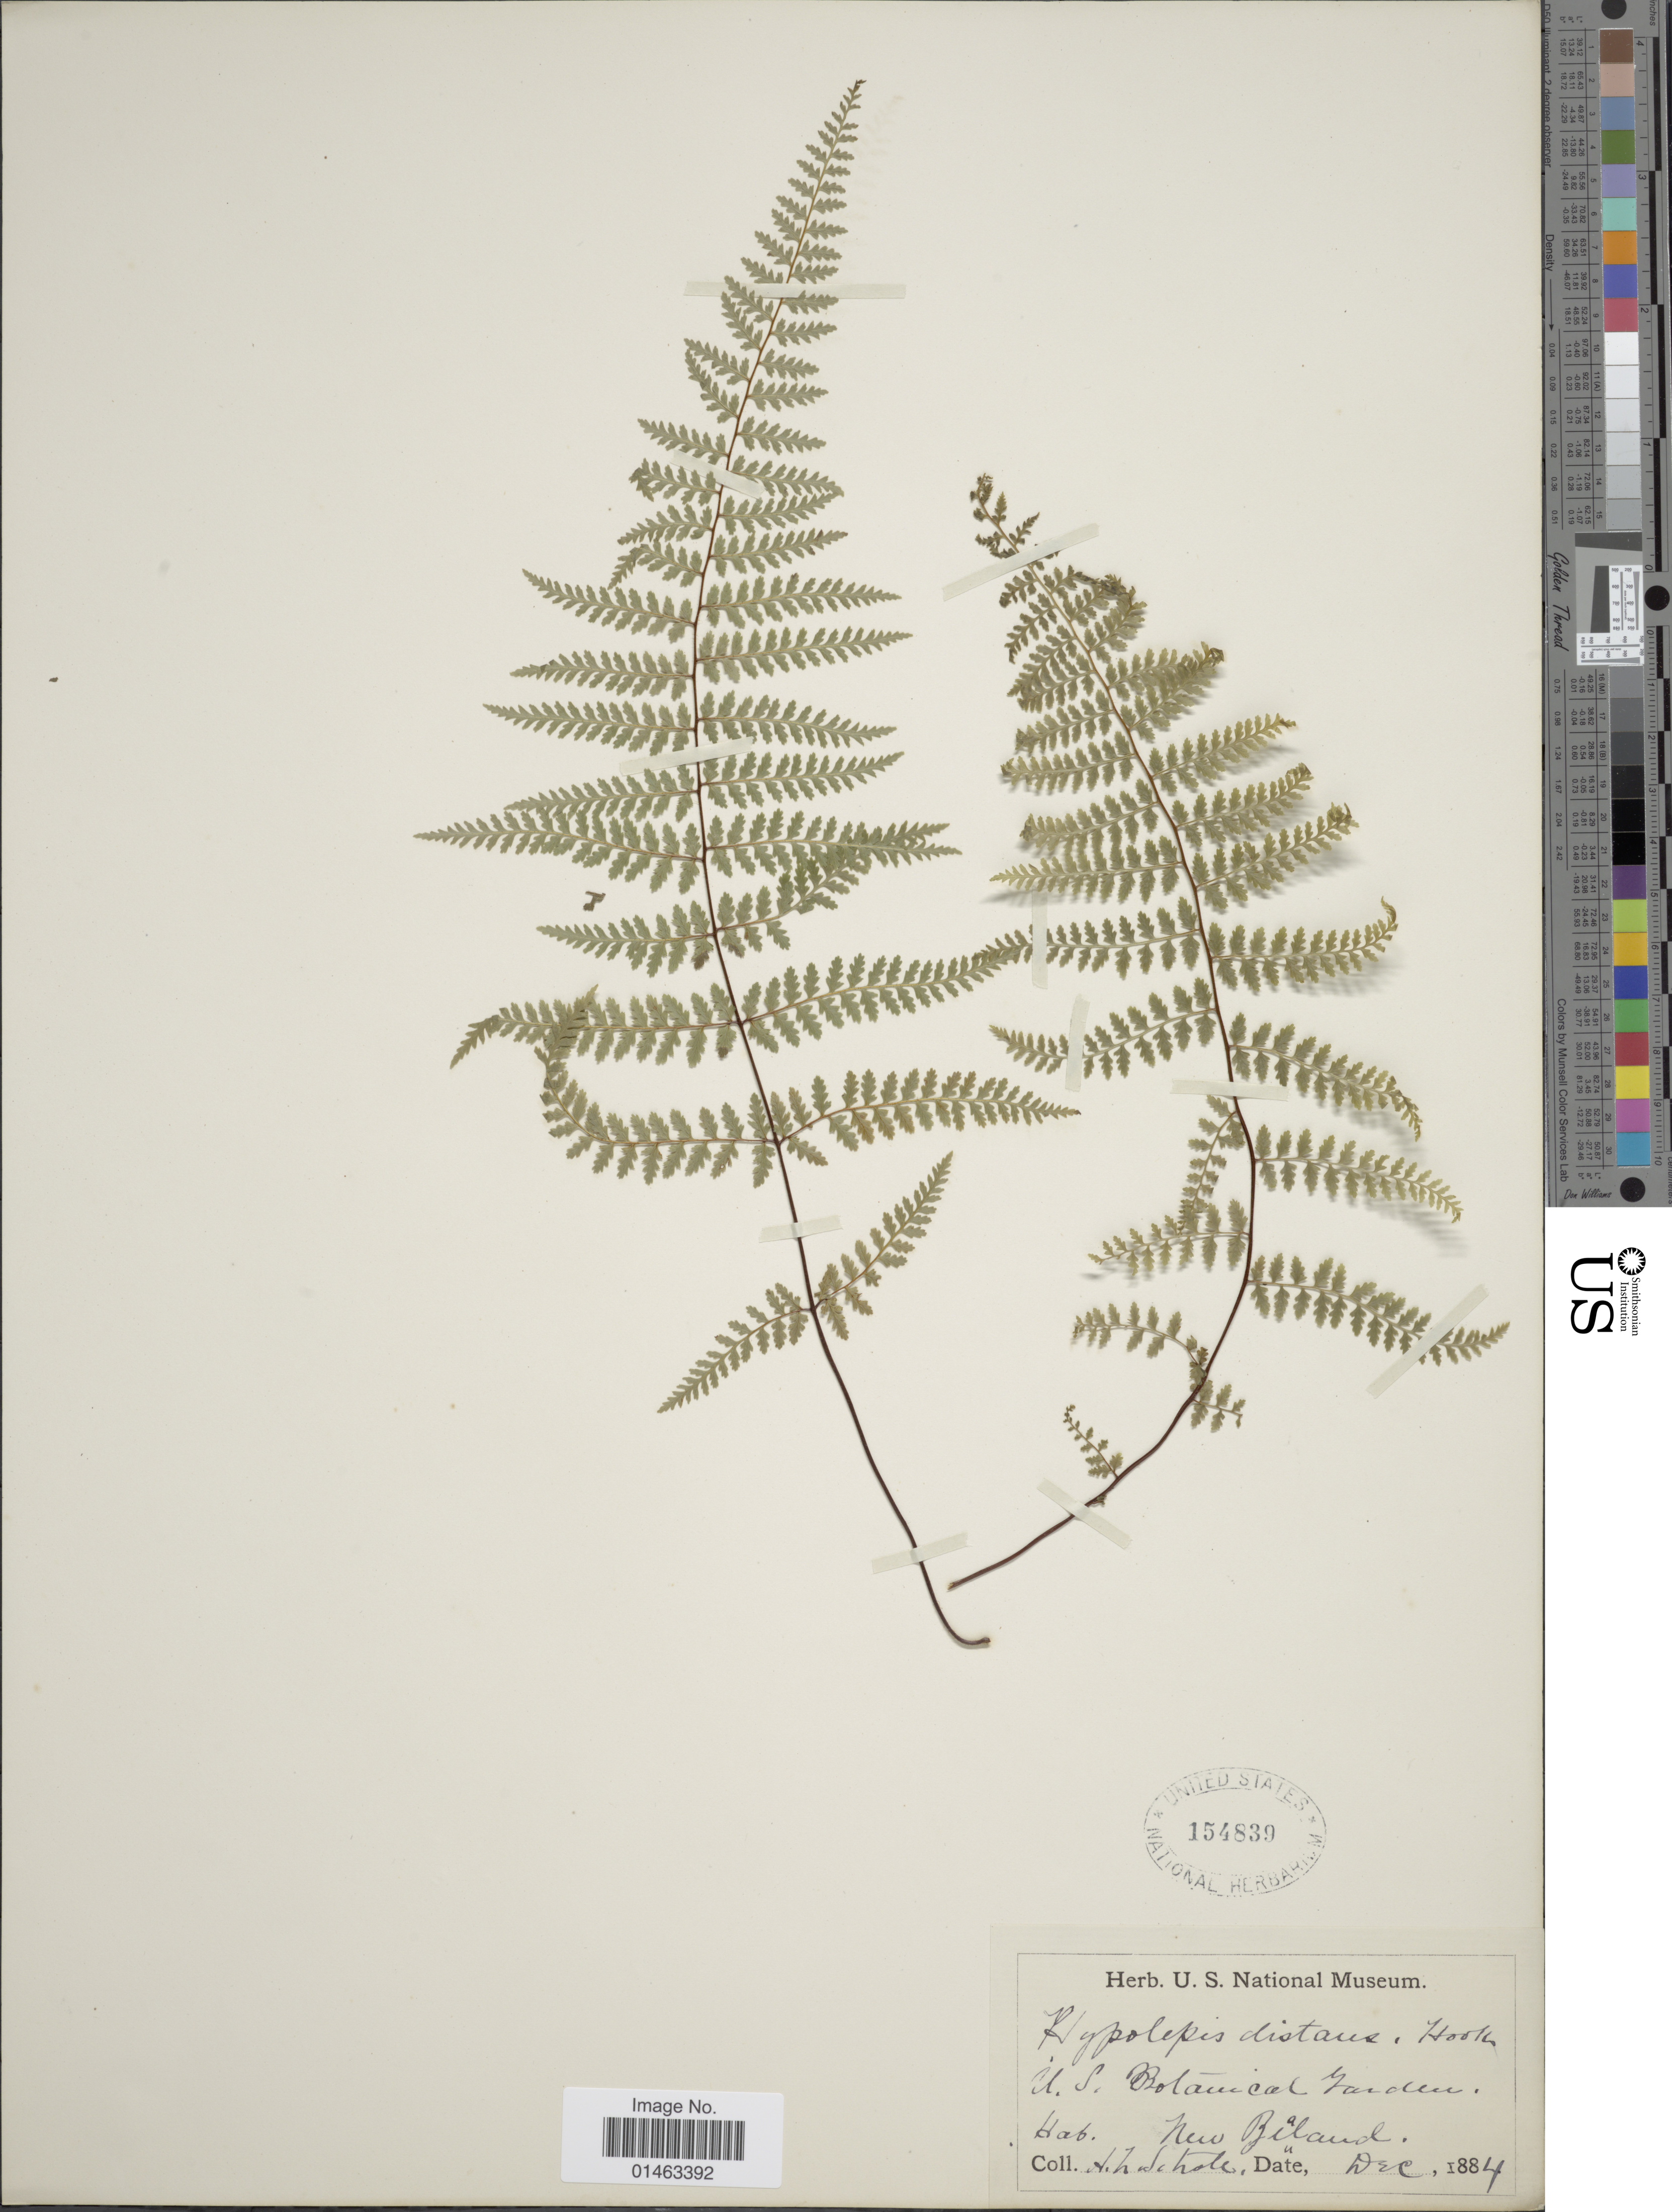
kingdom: Plantae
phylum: Tracheophyta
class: Polypodiopsida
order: Polypodiales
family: Dennstaedtiaceae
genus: Hypolepis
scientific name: Hypolepis distans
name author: (Colenso) Hook.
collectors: A. Schote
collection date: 1884-12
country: New Zealand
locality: U.S. Botanical Garden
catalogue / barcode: US 154839